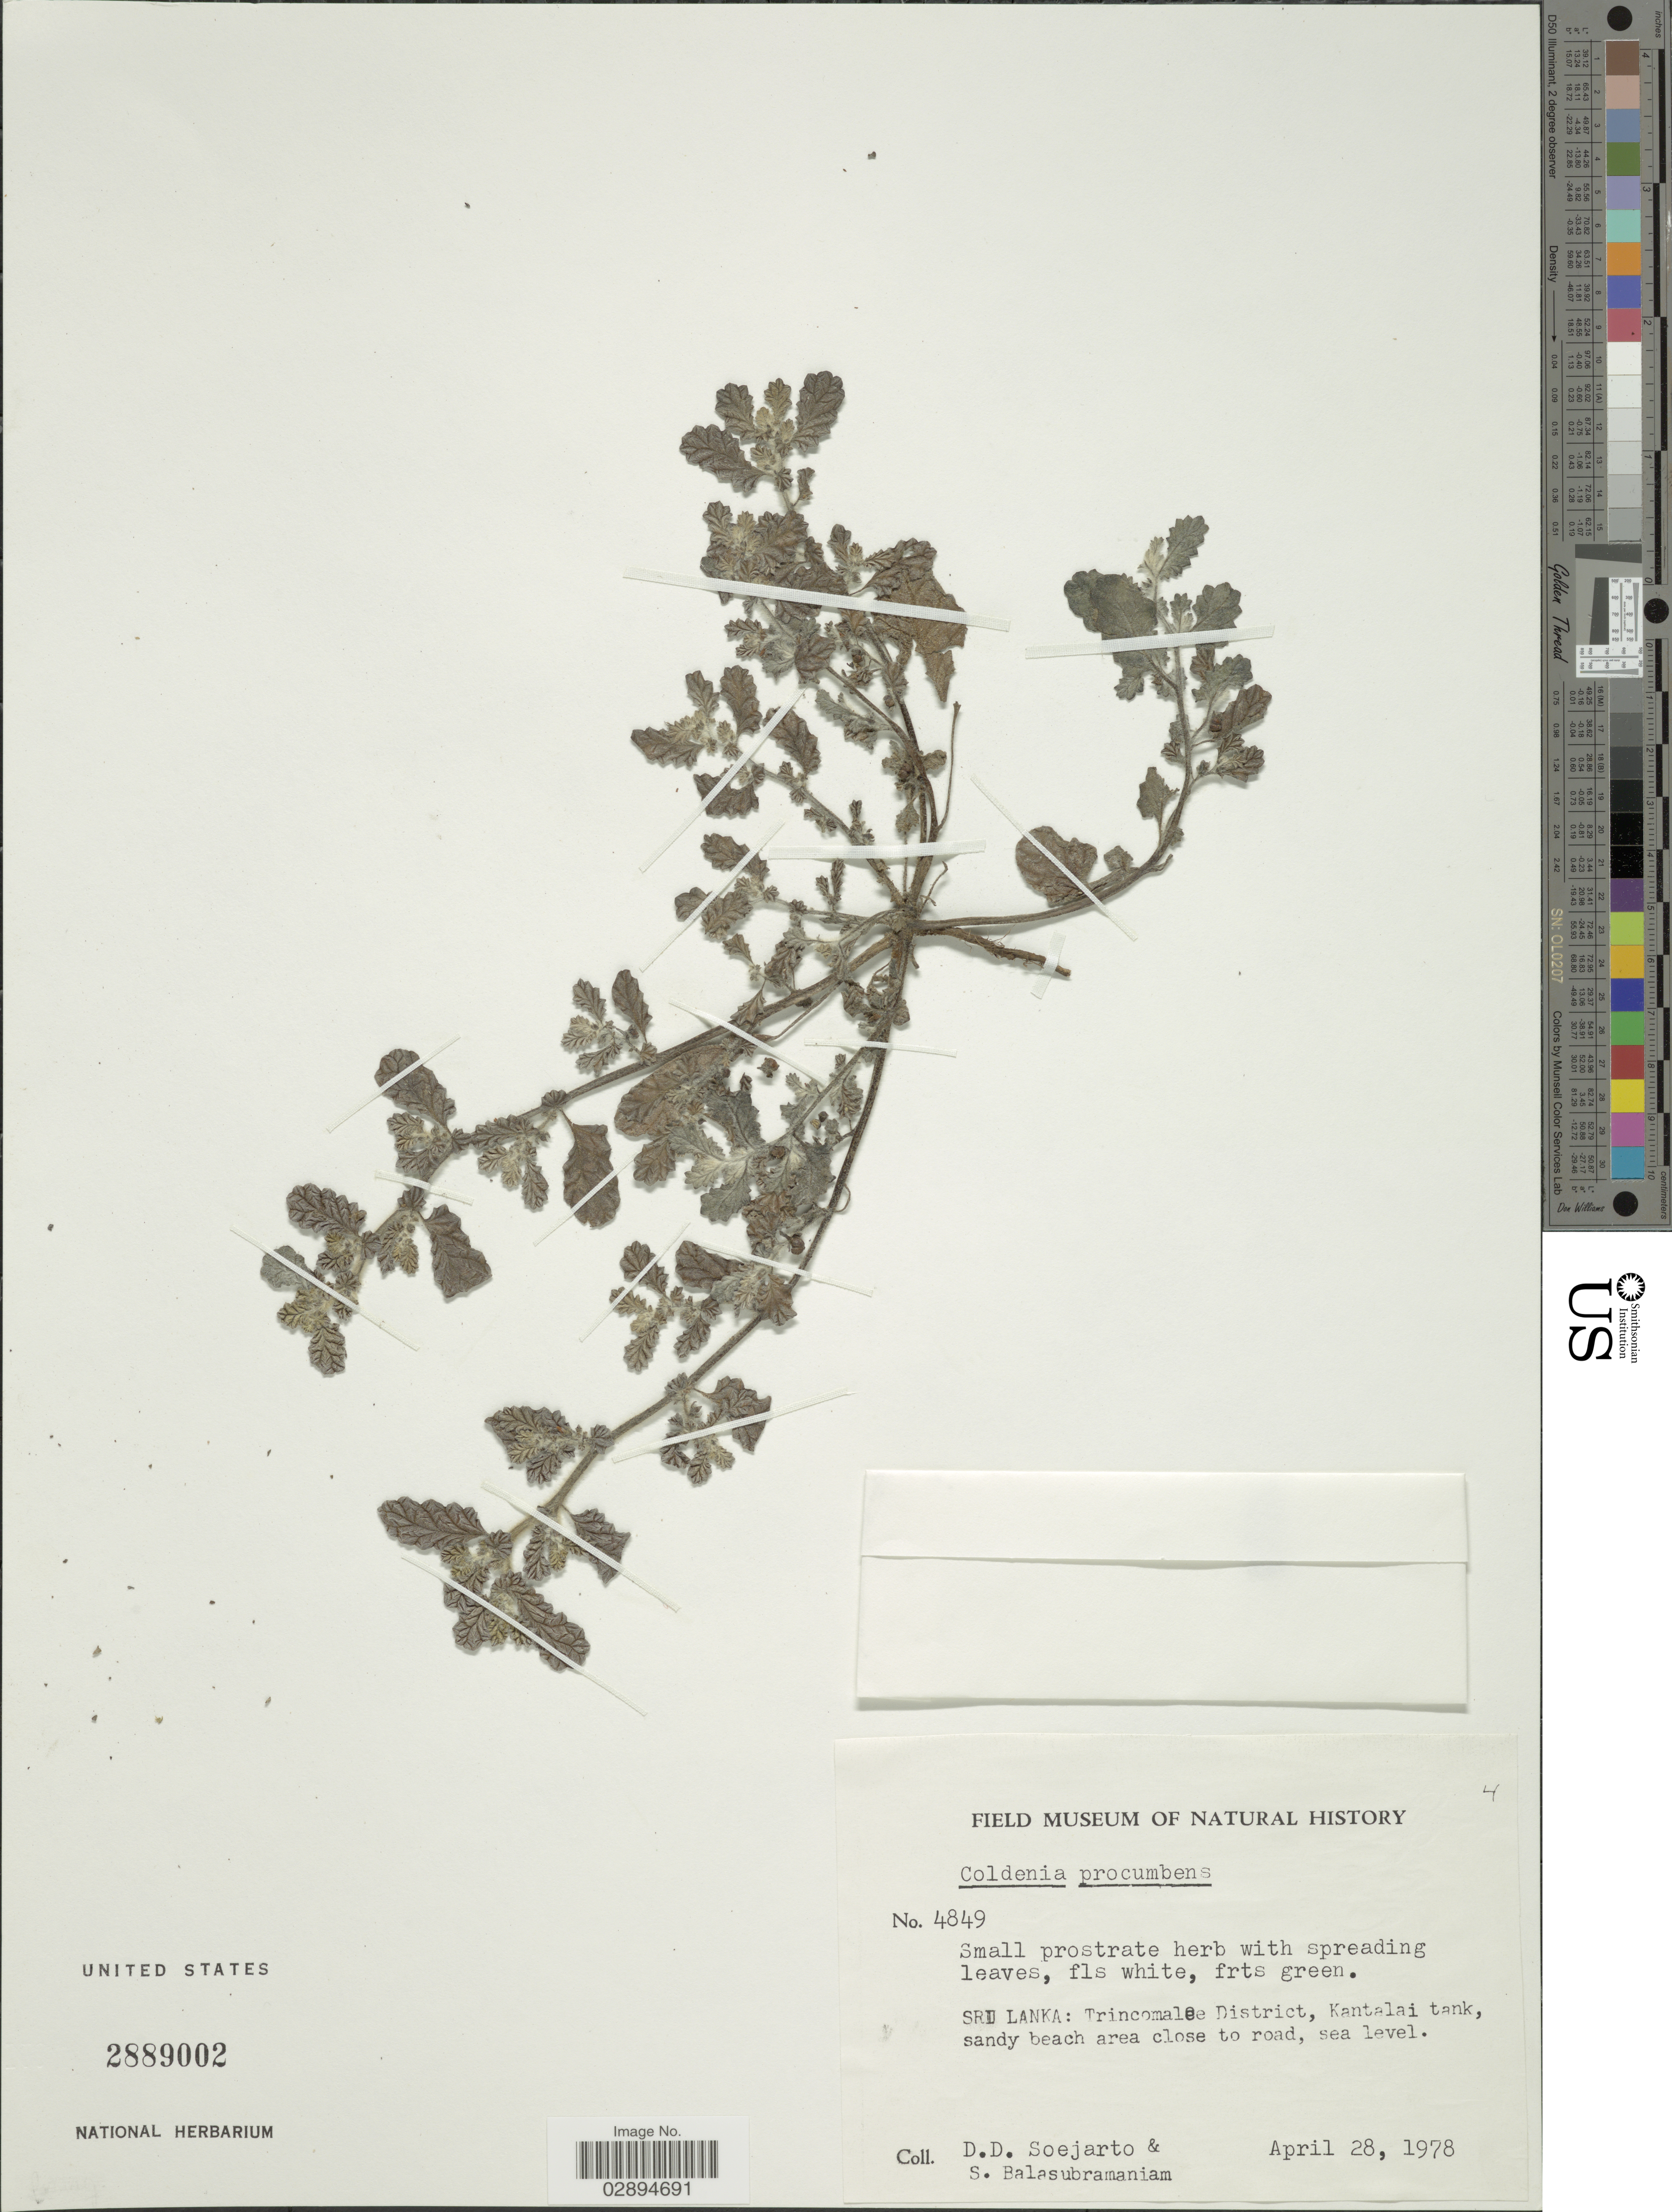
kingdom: Plantae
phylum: Tracheophyta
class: Magnoliopsida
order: Boraginales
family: Coldeniaceae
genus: Coldenia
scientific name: Coldenia procumbens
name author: L.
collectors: S. Balasubramaniam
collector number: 4849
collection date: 1978-04-28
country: Sri Lanka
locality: Sri Lanka: Trincomalee District, Kantalai tank, sandy beach area close to road.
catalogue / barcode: US 2889002